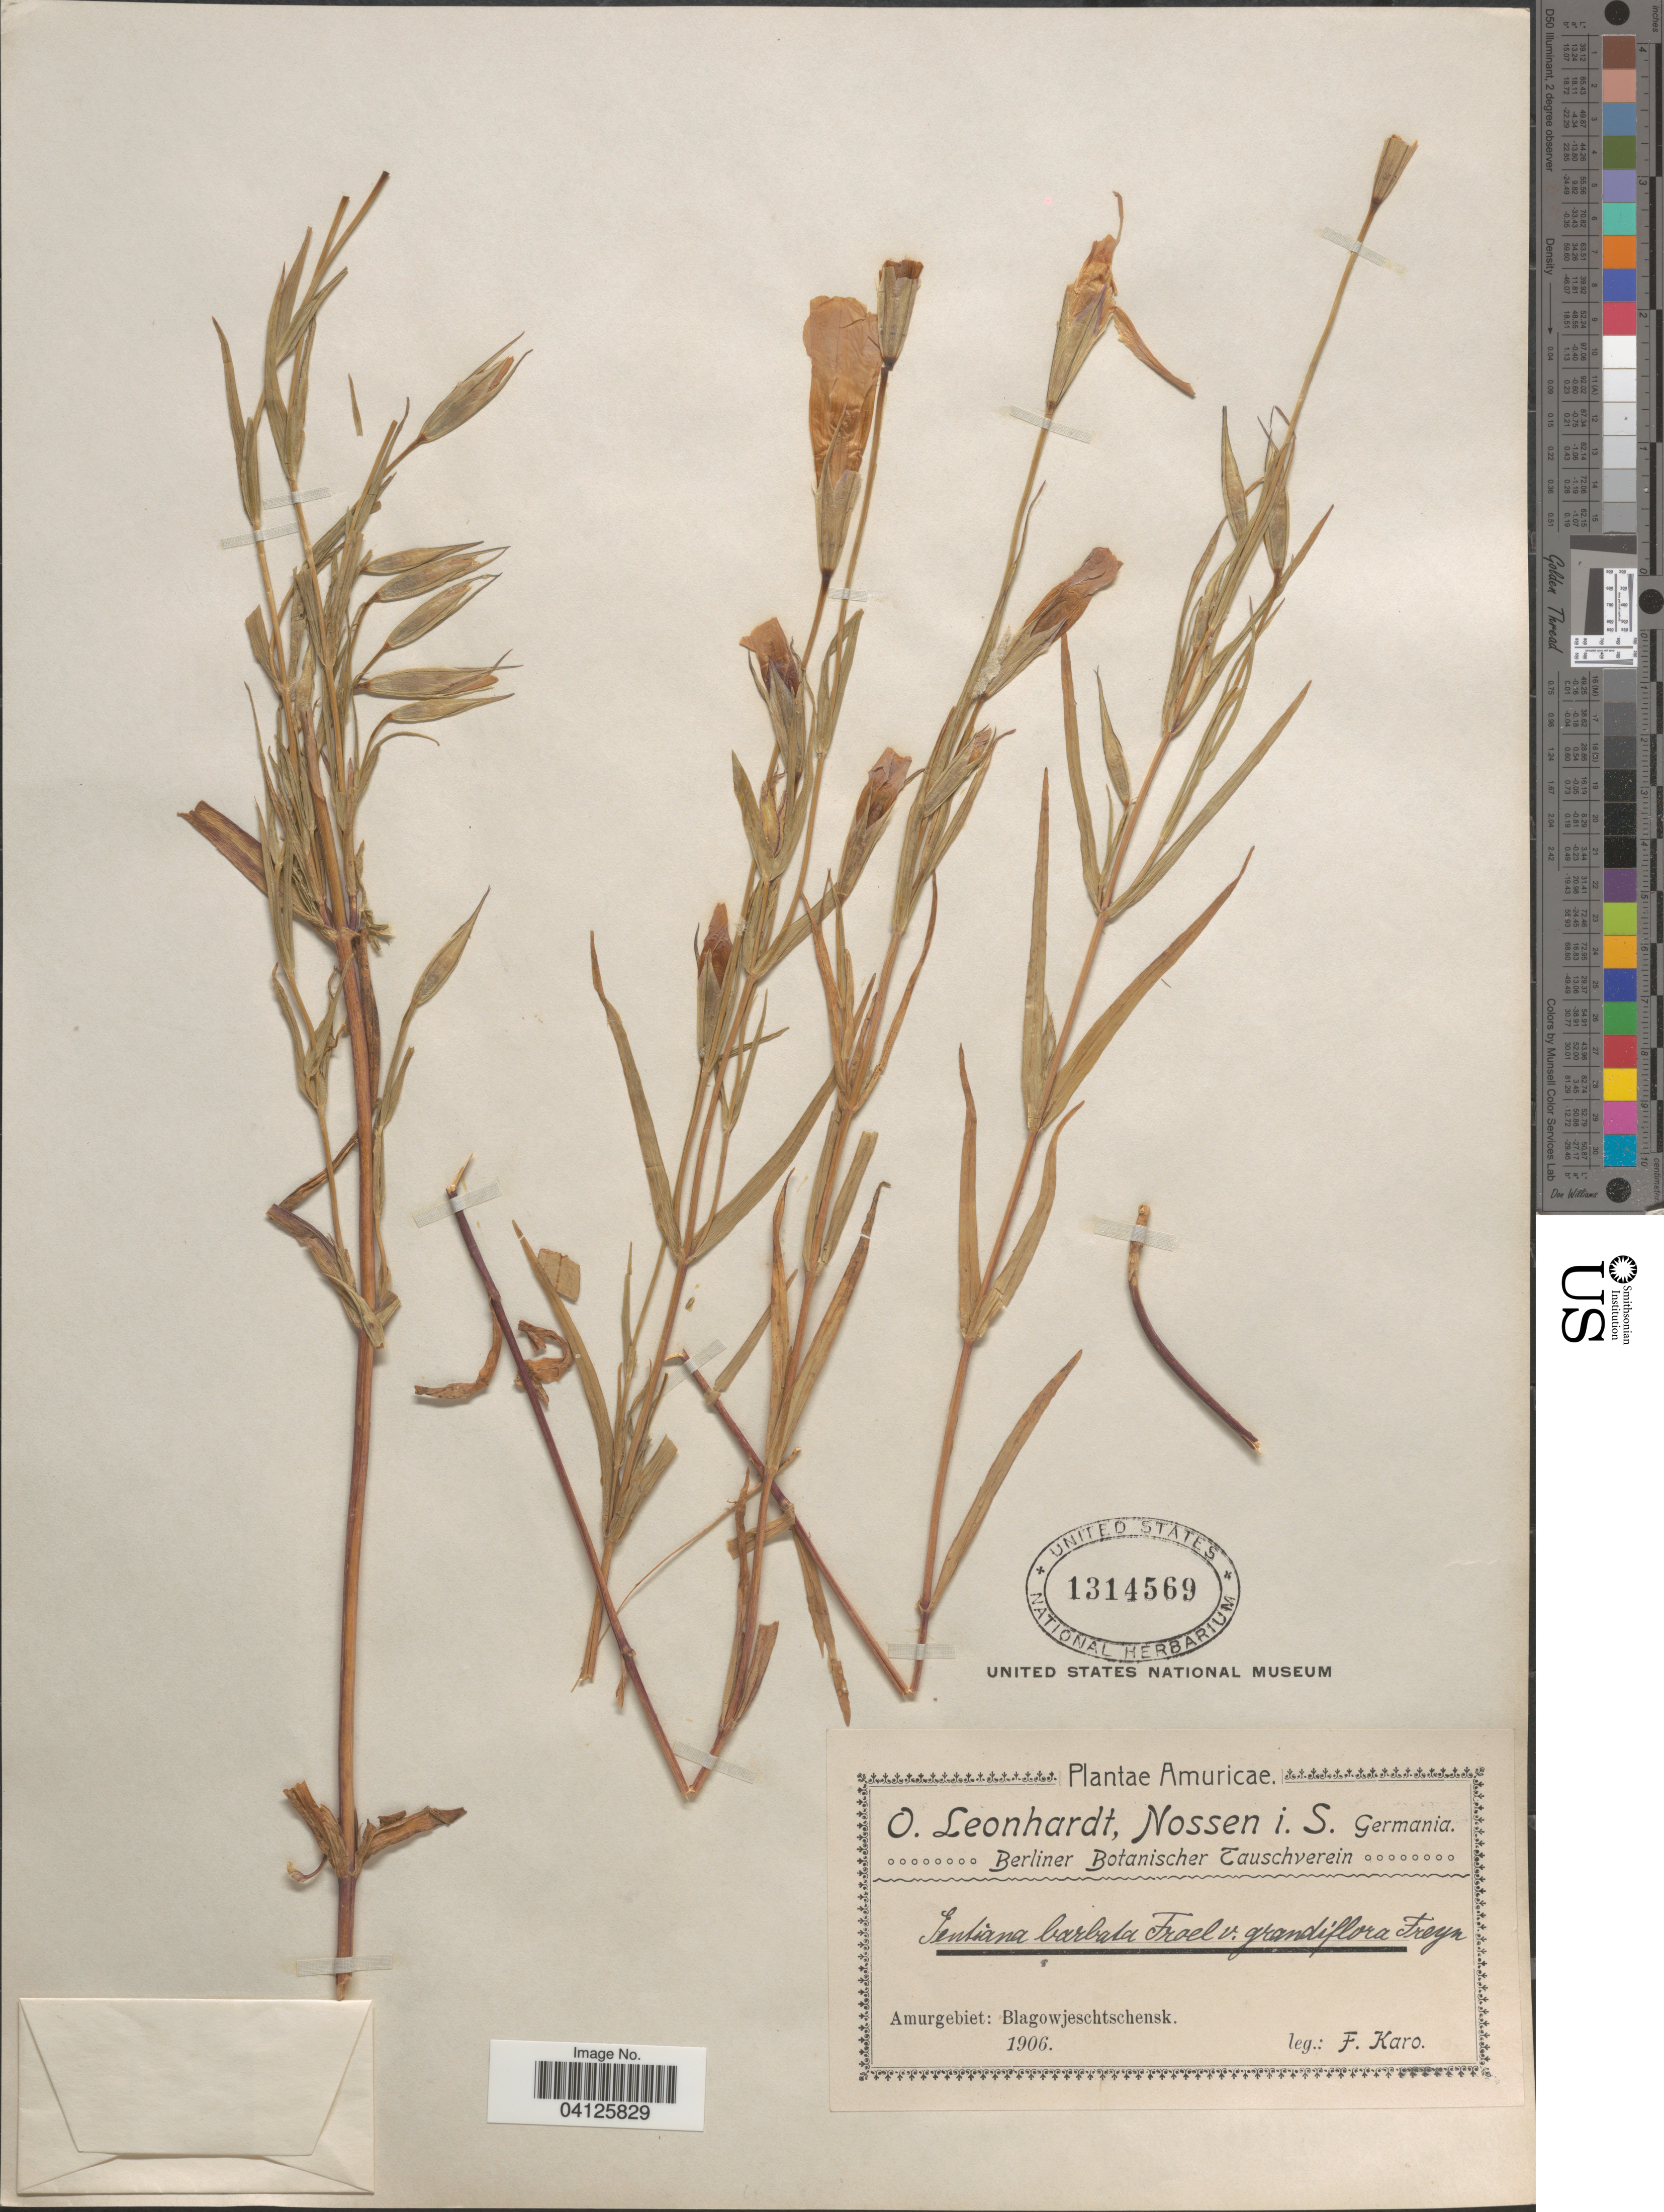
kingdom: Plantae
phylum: Tracheophyta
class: Magnoliopsida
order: Gentianales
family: Gentianaceae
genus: Gentiana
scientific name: Gentiana barbata var. grandiflora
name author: Freyn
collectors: F. Karo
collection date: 1906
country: Russian Federation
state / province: Amur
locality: Amurgebiet: Blagowjeschtschensk.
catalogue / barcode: US 1314569